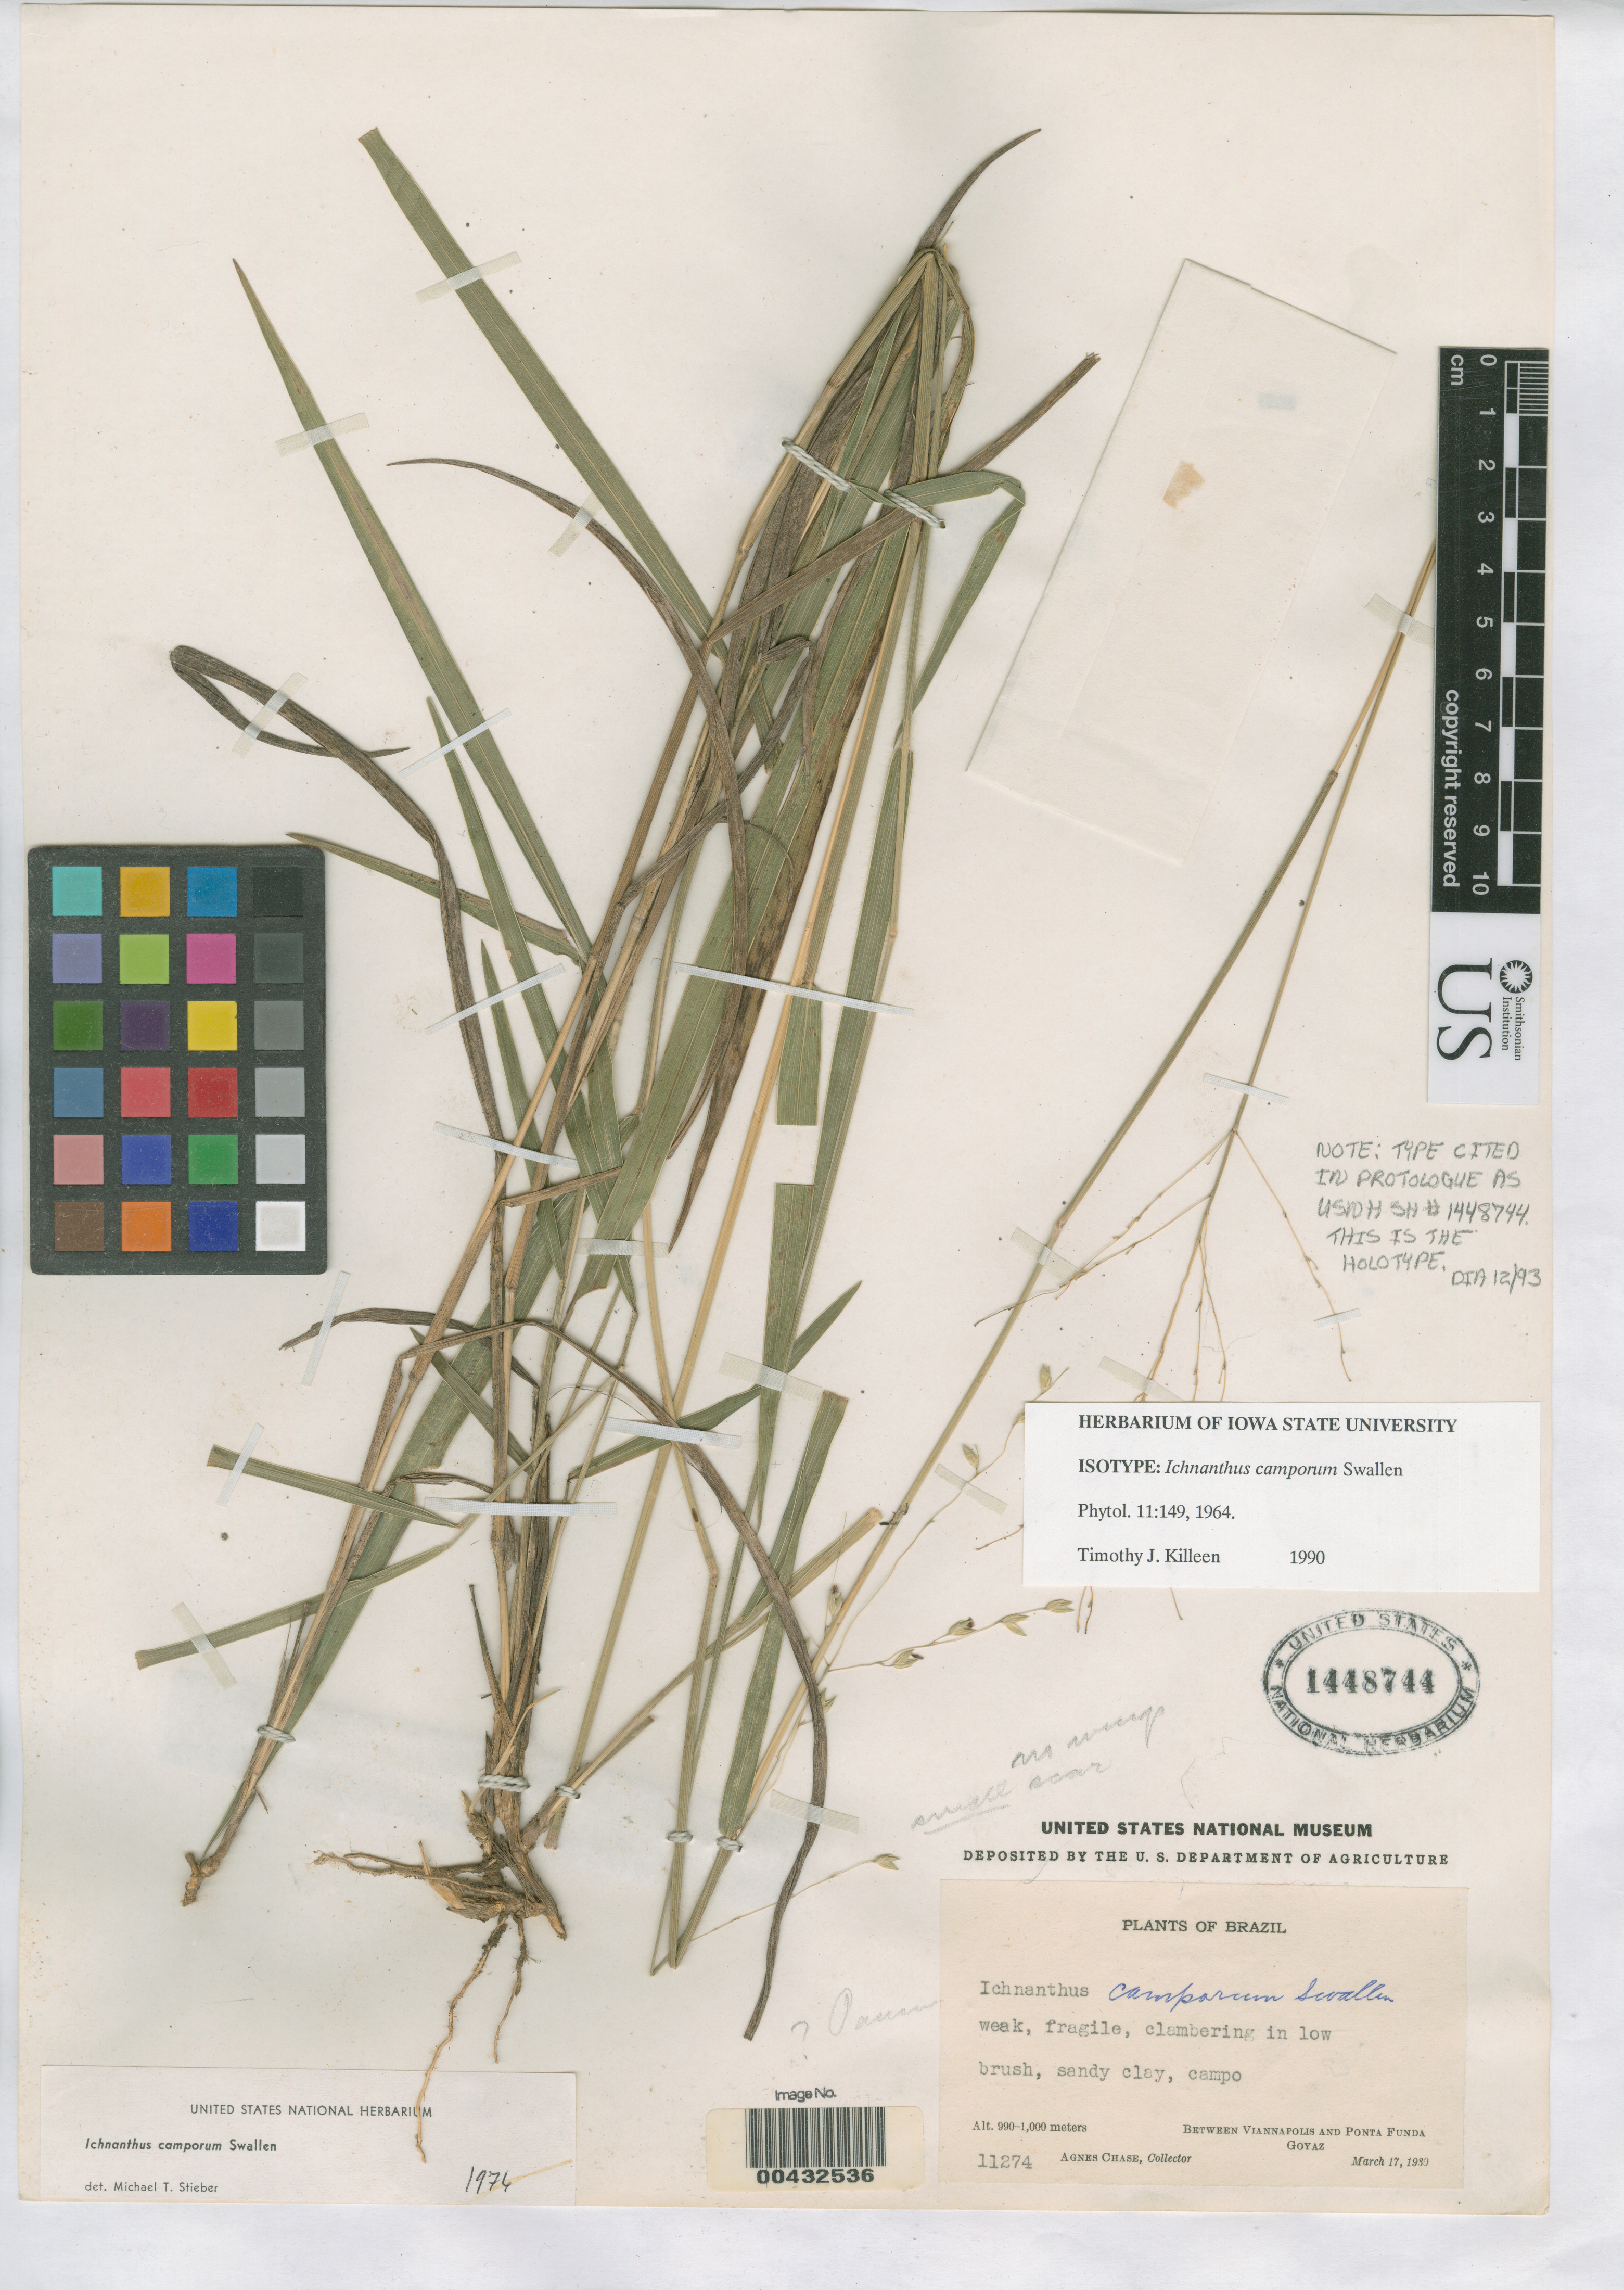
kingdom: Plantae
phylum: Tracheophyta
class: Liliopsida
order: Poales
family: Poaceae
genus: Ichnanthus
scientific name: Ichnanthus camporum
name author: Swallen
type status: Holotype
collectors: A. Chase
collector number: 11274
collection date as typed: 17 Mar 1930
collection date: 1930-03-17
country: Brazil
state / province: Goiás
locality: Between Viannapolis & Ponta Funda.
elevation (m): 990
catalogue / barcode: US 1448744